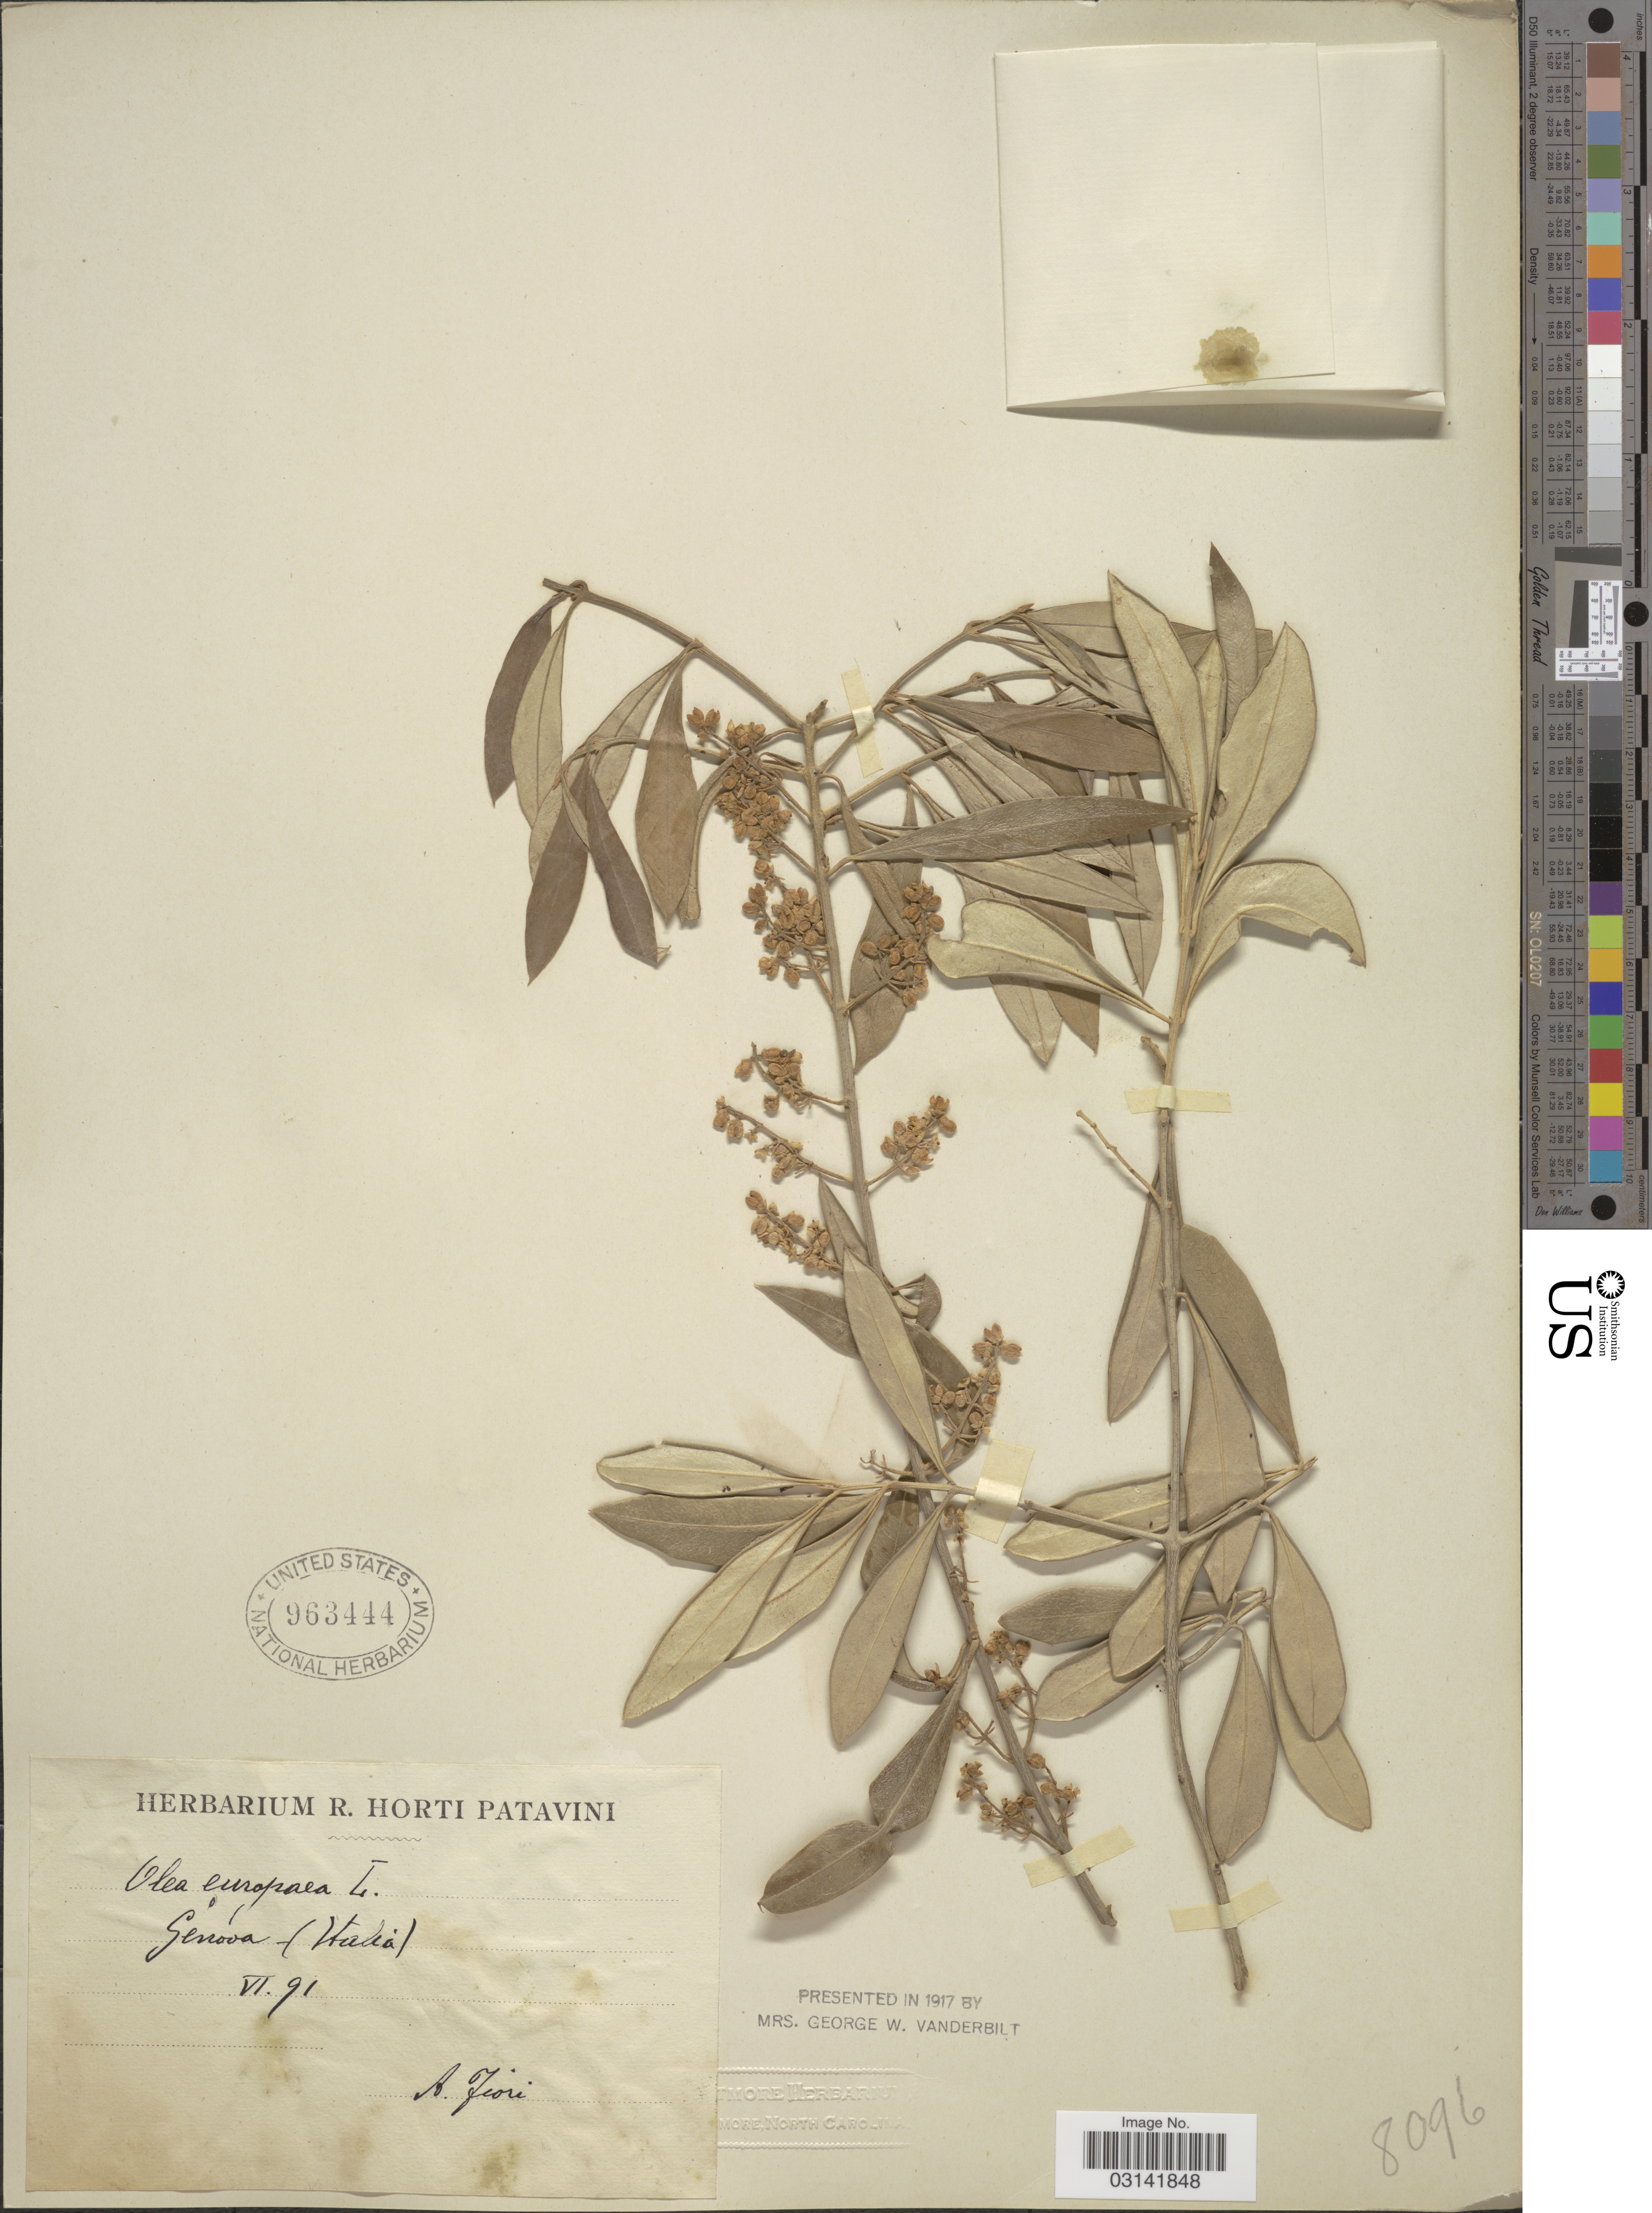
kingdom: Plantae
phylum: Tracheophyta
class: Magnoliopsida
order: Lamiales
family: Oleaceae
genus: Olea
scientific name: Olea europaea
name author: L.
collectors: A. Fiori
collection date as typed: Transcribed d/m/y: /6/91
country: Italy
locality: Genóva (Italia).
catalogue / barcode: US 963444